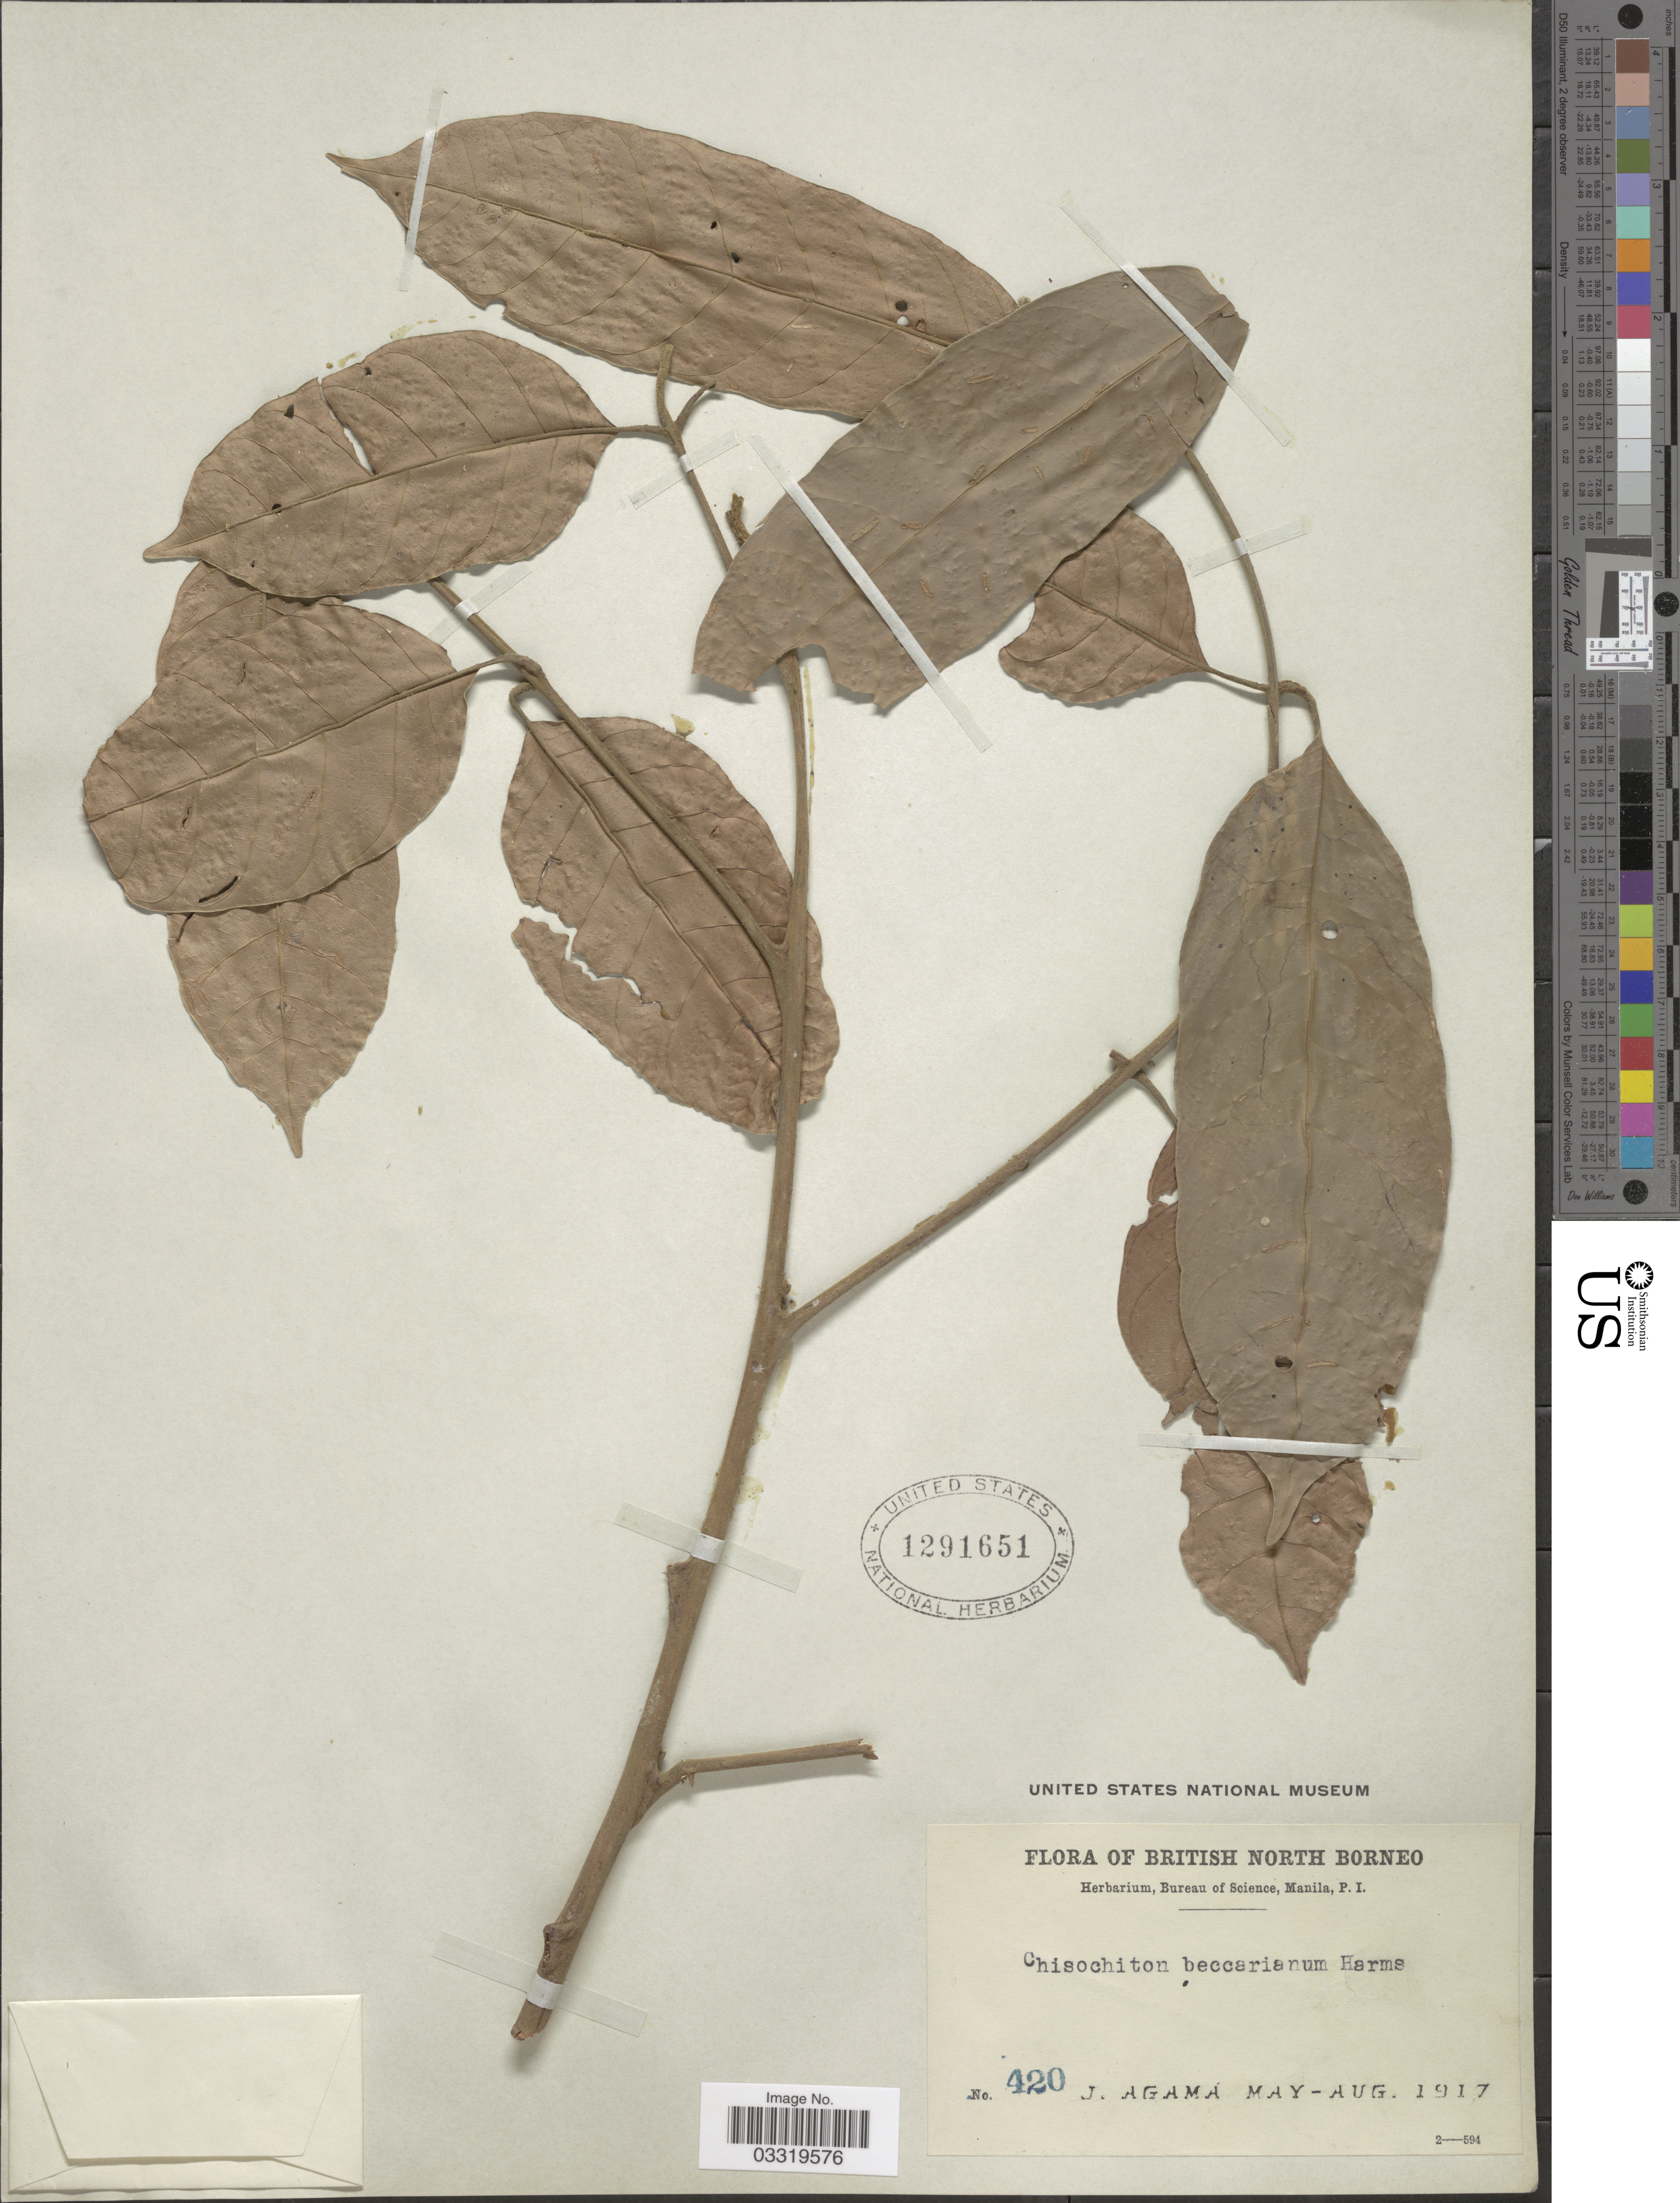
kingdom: Plantae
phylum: Tracheophyta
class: Magnoliopsida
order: Sapindales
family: Meliaceae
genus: Chisocheton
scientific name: Chisocheton pentandrus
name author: (Blanco) Merr.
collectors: J. Agama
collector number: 420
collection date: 1917-05/1917-08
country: Malaysia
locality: British North Borneo.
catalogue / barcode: US 1291651